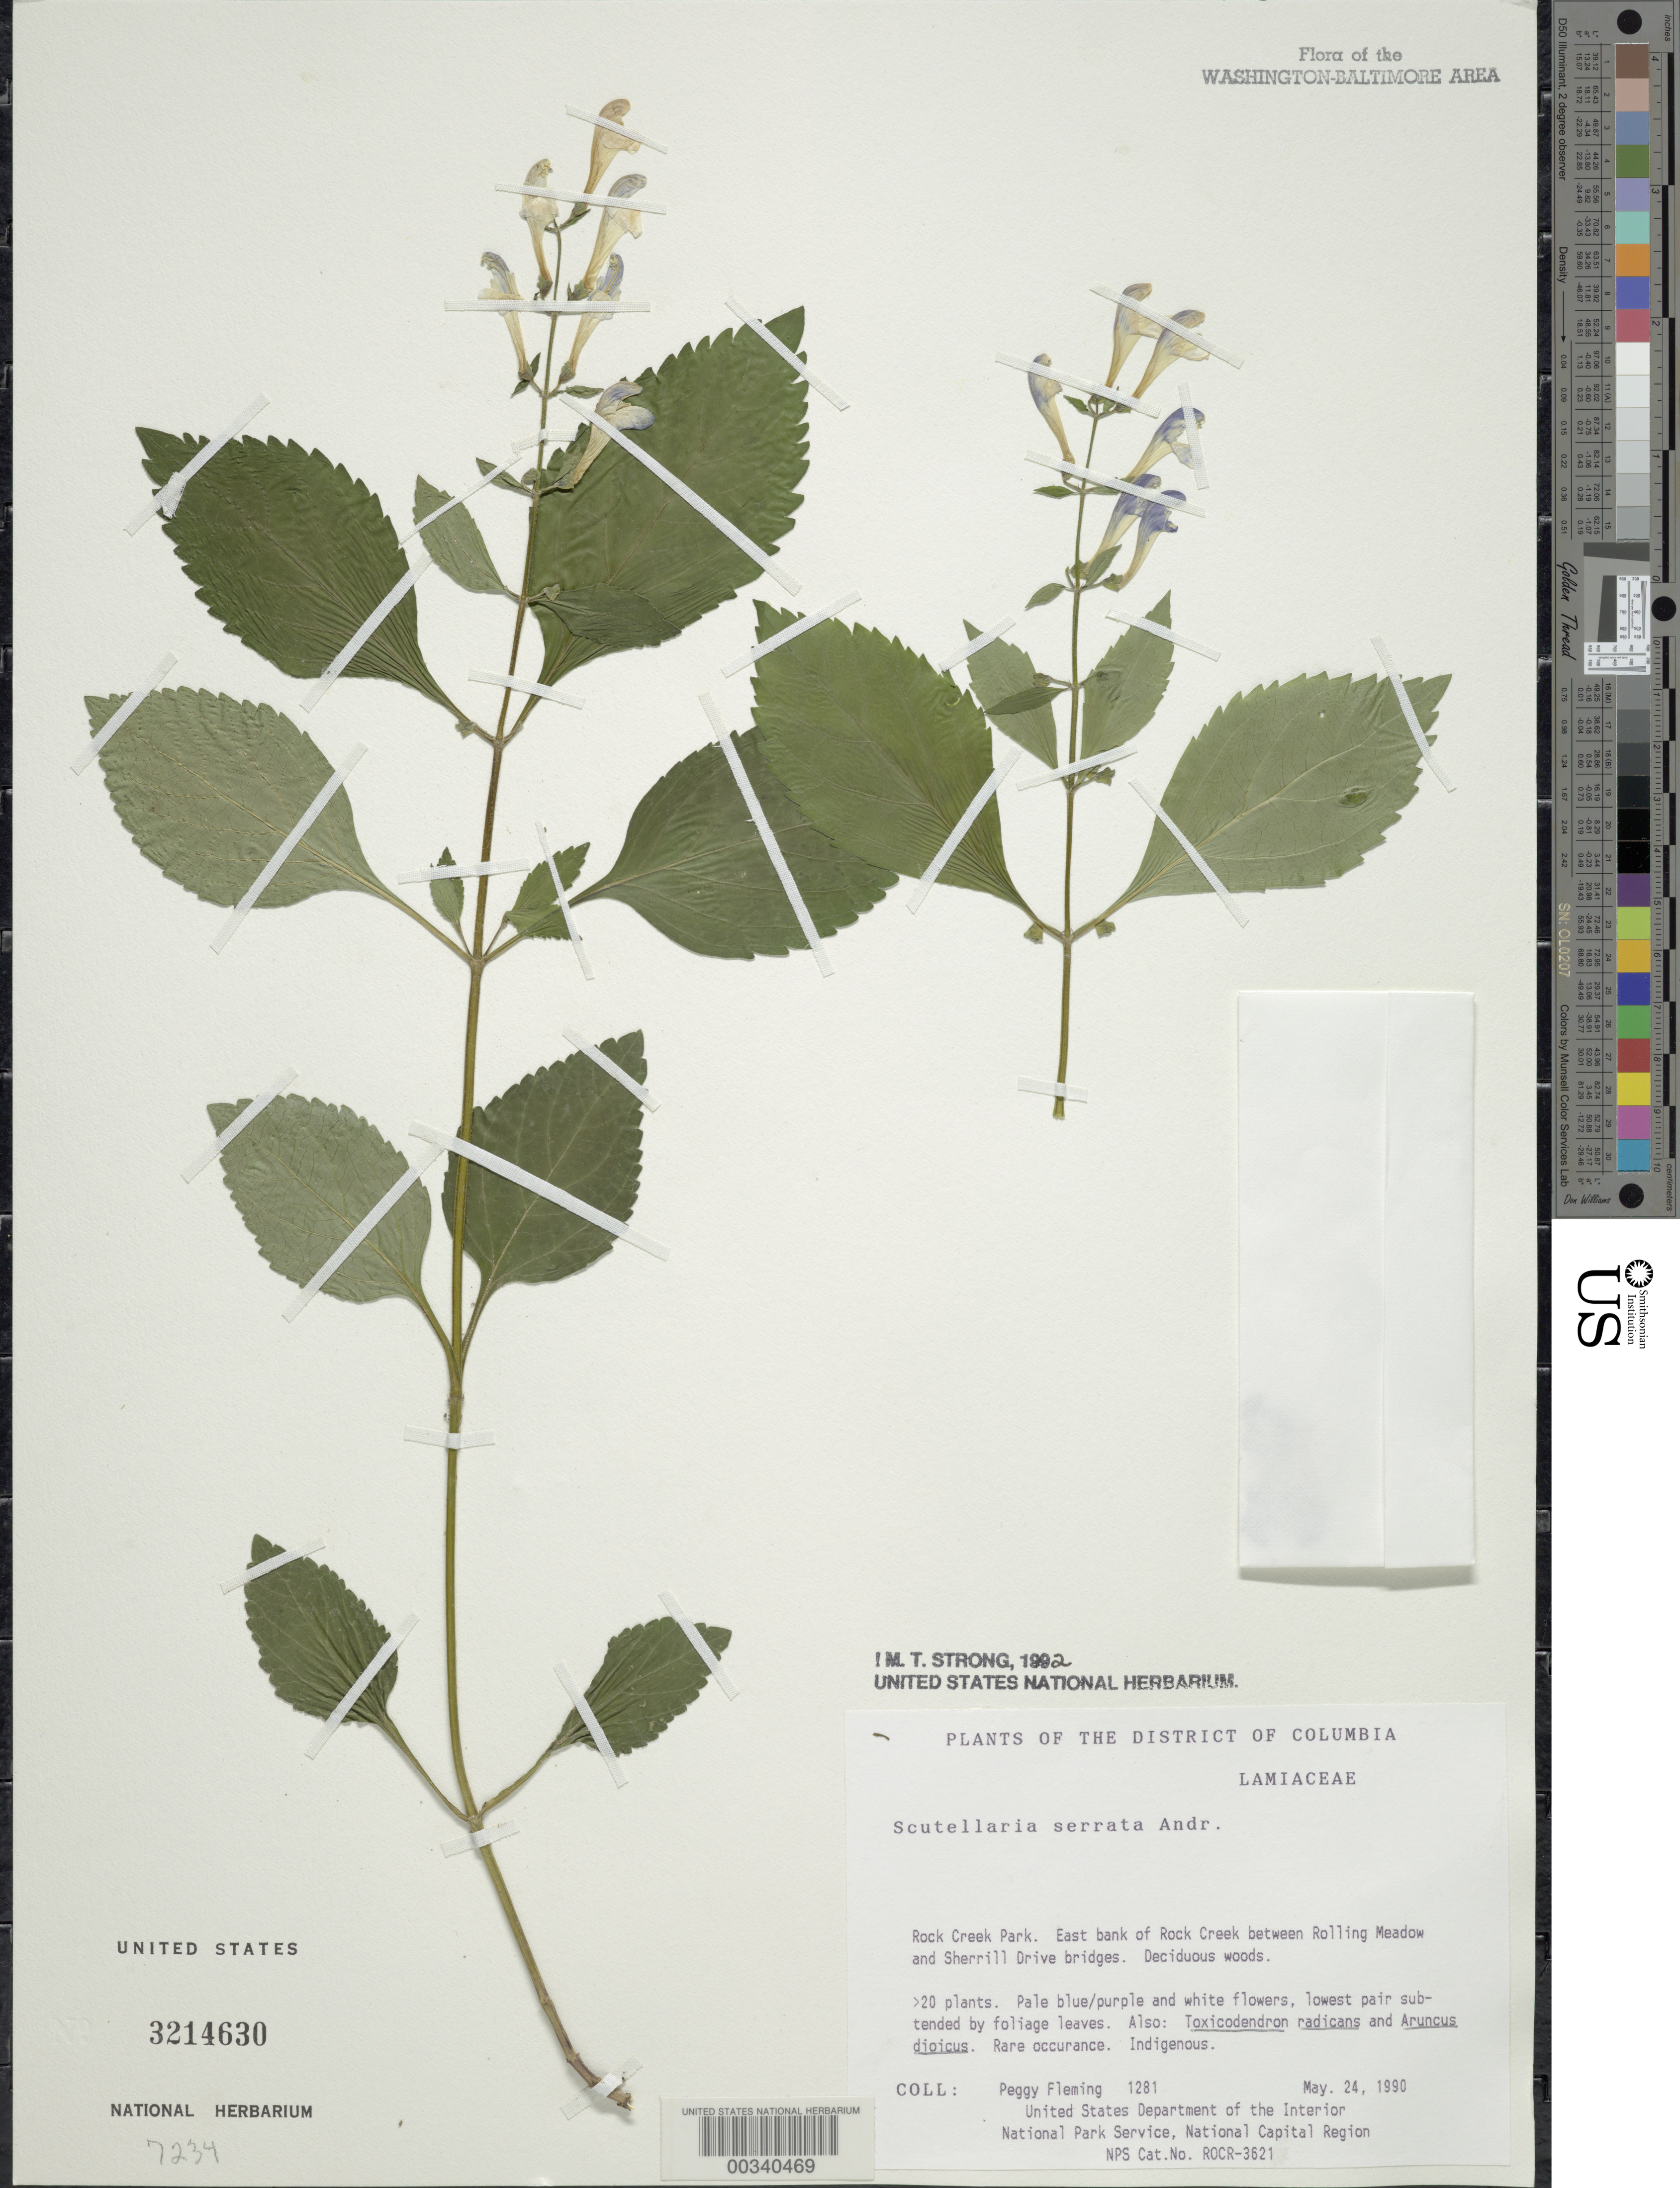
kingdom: Plantae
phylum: Tracheophyta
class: Magnoliopsida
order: Lamiales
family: Lamiaceae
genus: Scutellaria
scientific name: Scutellaria serrata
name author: Andrews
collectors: P. Fleming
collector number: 1281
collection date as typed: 24 May 1990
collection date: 1990-05-24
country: United States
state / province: District of Columbia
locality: Rock Creek Park, E bank of Rock Creek between Rolling Meadow and Sherrill Dr Bridges Rock Creek Park and vicinity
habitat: Deciduous woods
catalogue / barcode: US 3214630